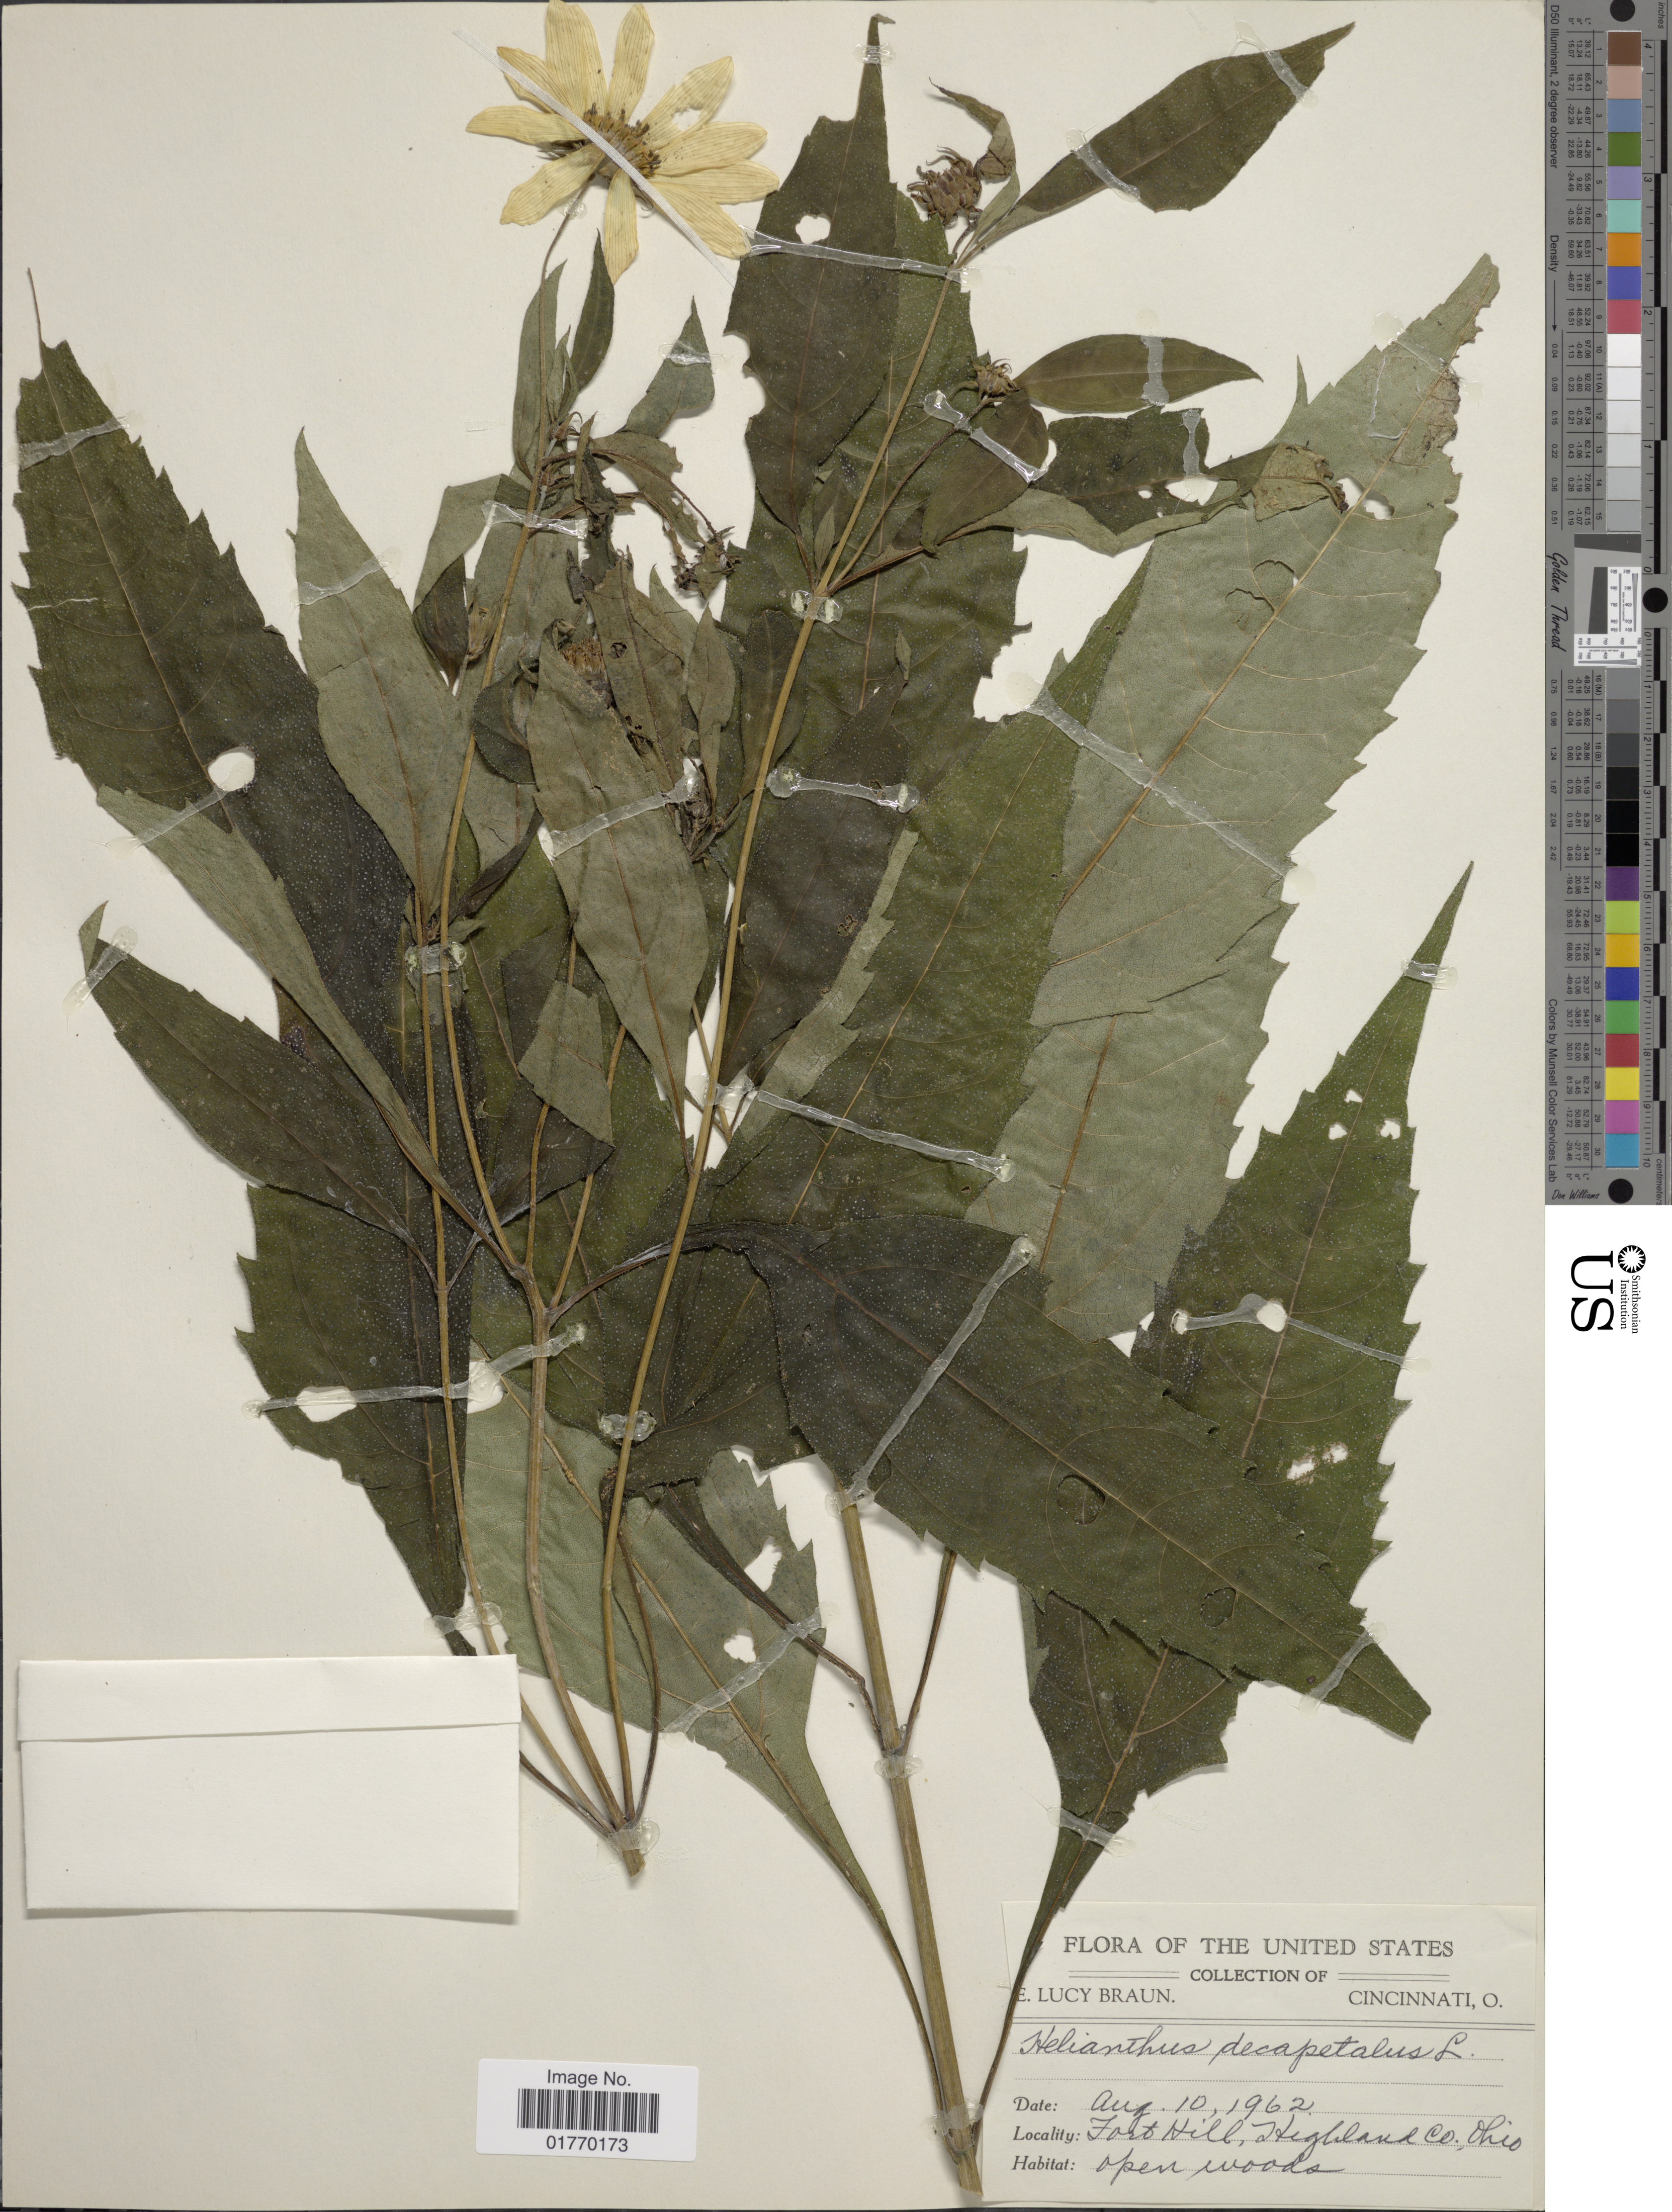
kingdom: Plantae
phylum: Tracheophyta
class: Magnoliopsida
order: Asterales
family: Asteraceae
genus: Helianthus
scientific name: Helianthus decapetalus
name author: L.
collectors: E. L. Braun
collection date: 1962-08-10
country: United States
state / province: Ohio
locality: Fort Hill, Highland Co.